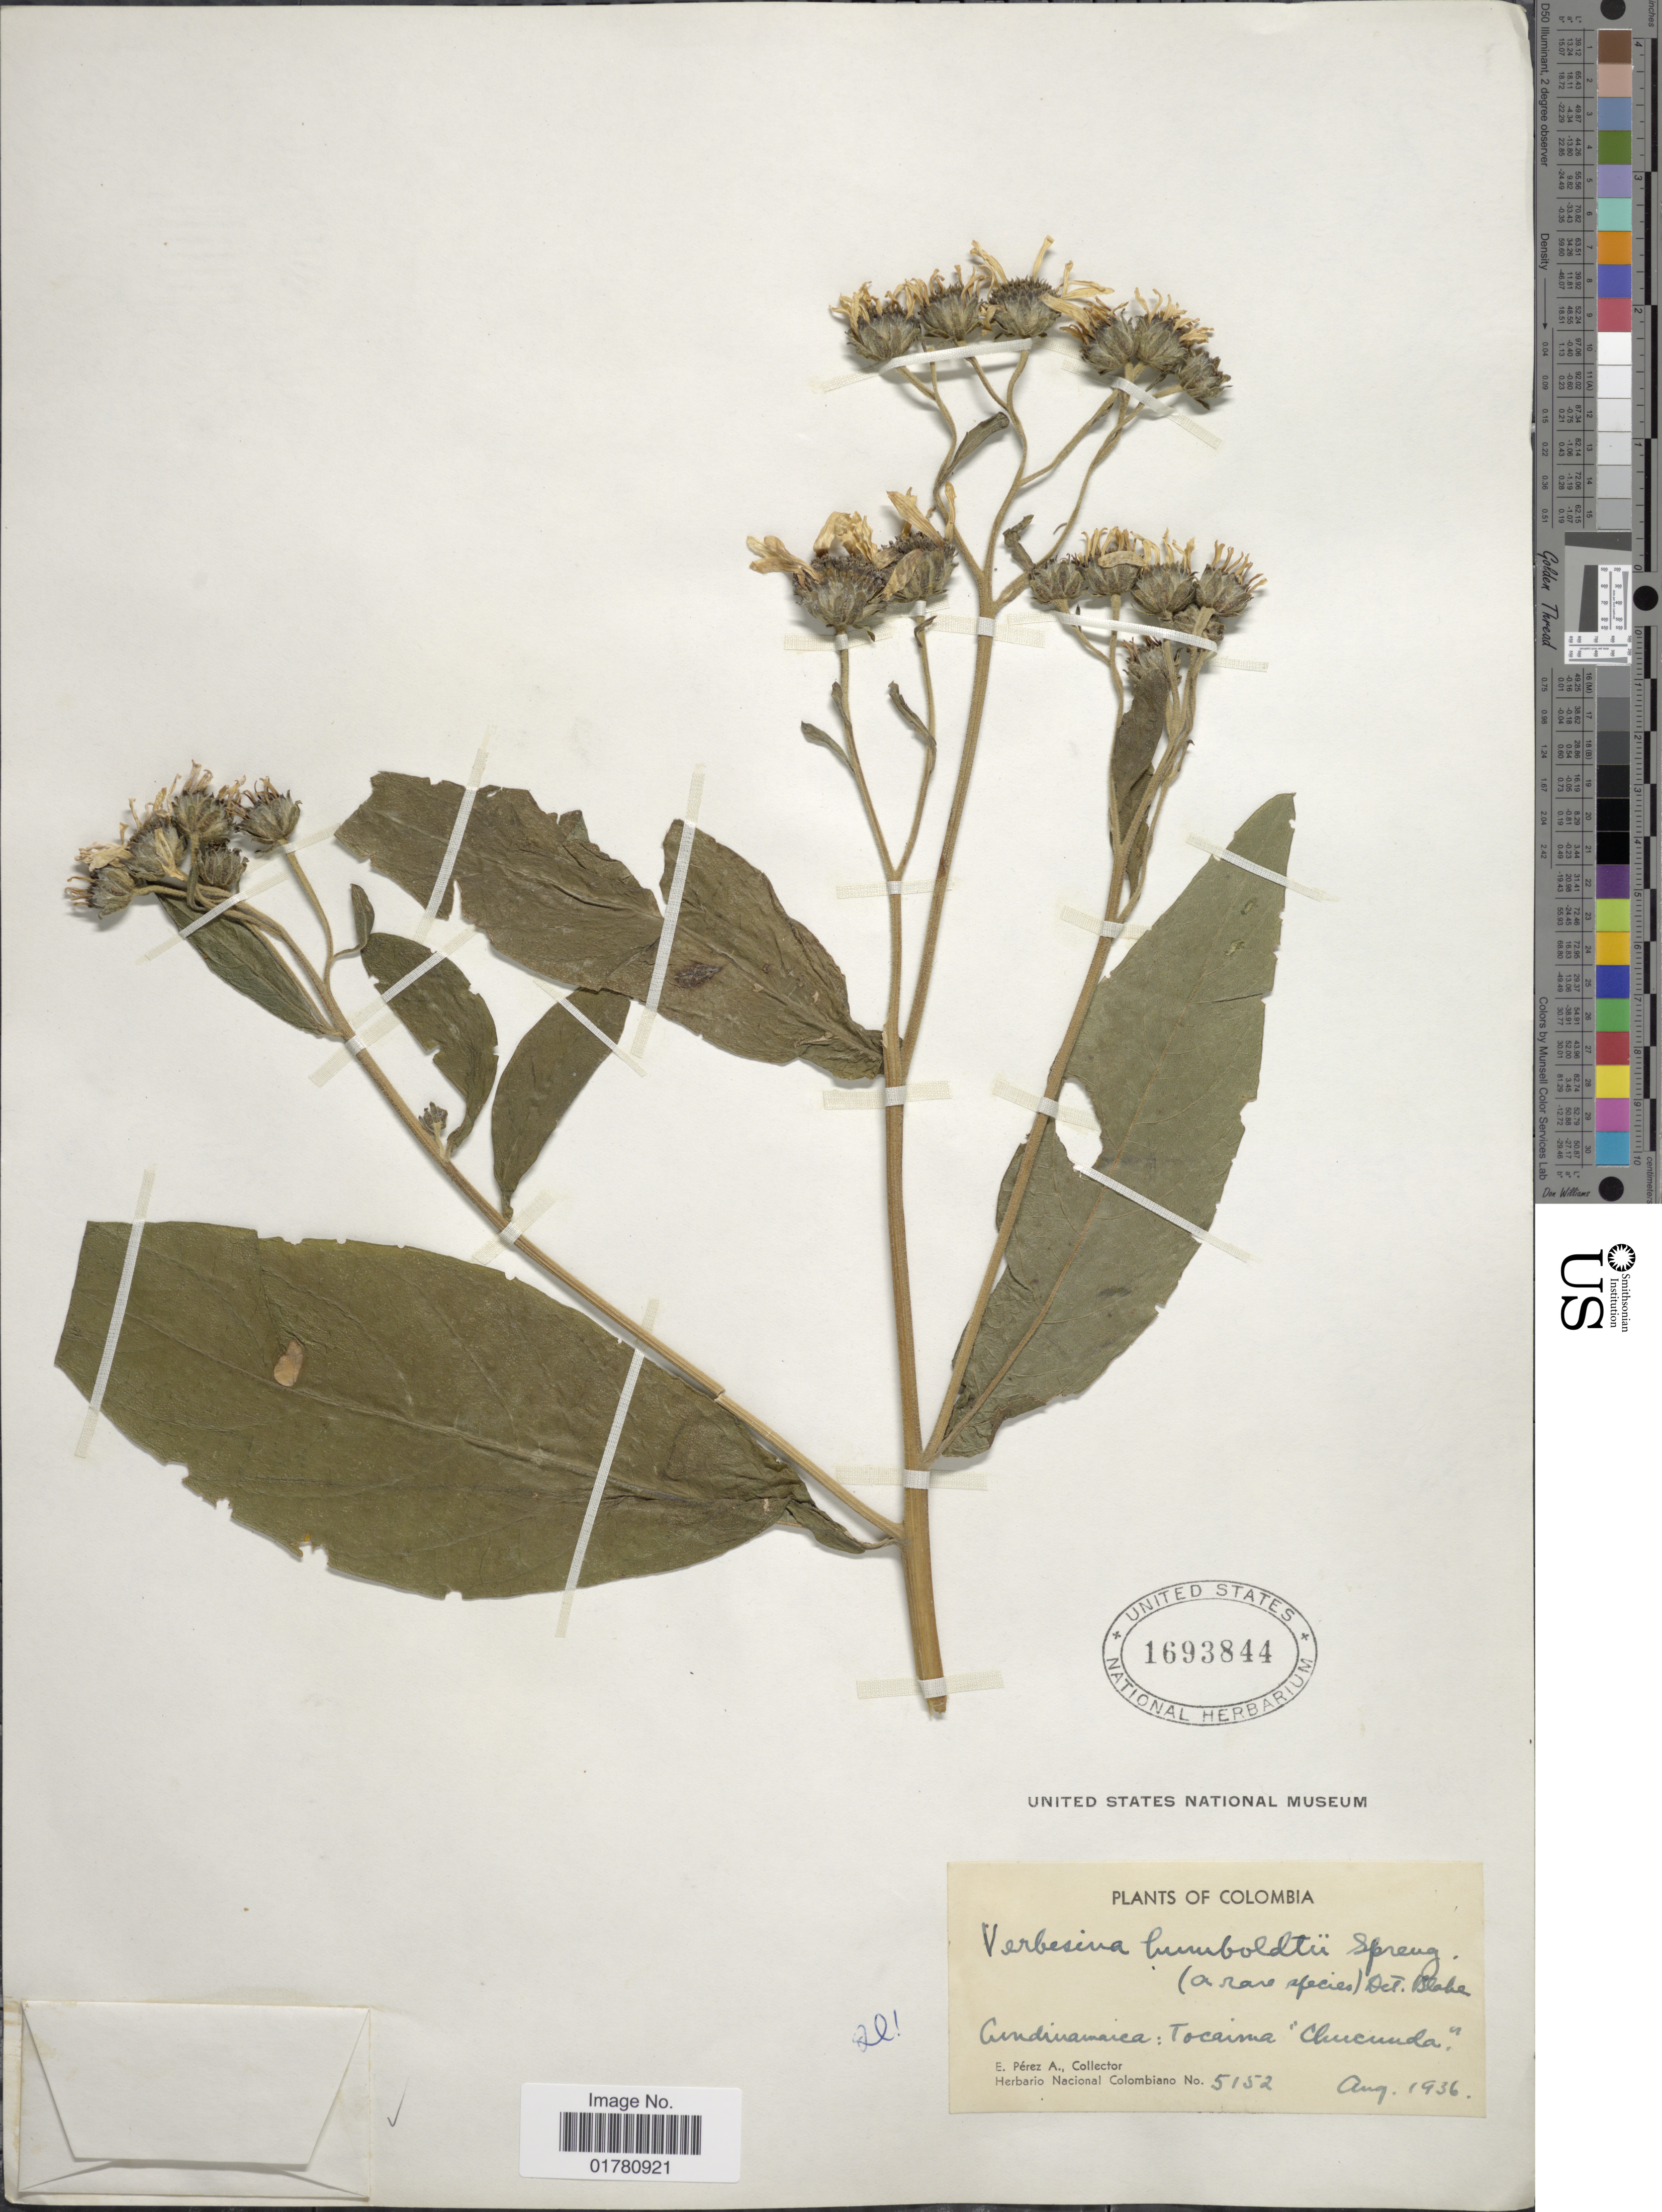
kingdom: Plantae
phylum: Tracheophyta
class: Magnoliopsida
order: Asterales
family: Asteraceae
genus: Verbesina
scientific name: Verbesina humboldtii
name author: Spreng.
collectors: E. Pérez Arbeláez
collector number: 5152*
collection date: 1936-08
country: Colombia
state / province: Cundinamarca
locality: Tocaina 'Chucunda'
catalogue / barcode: US 1693844